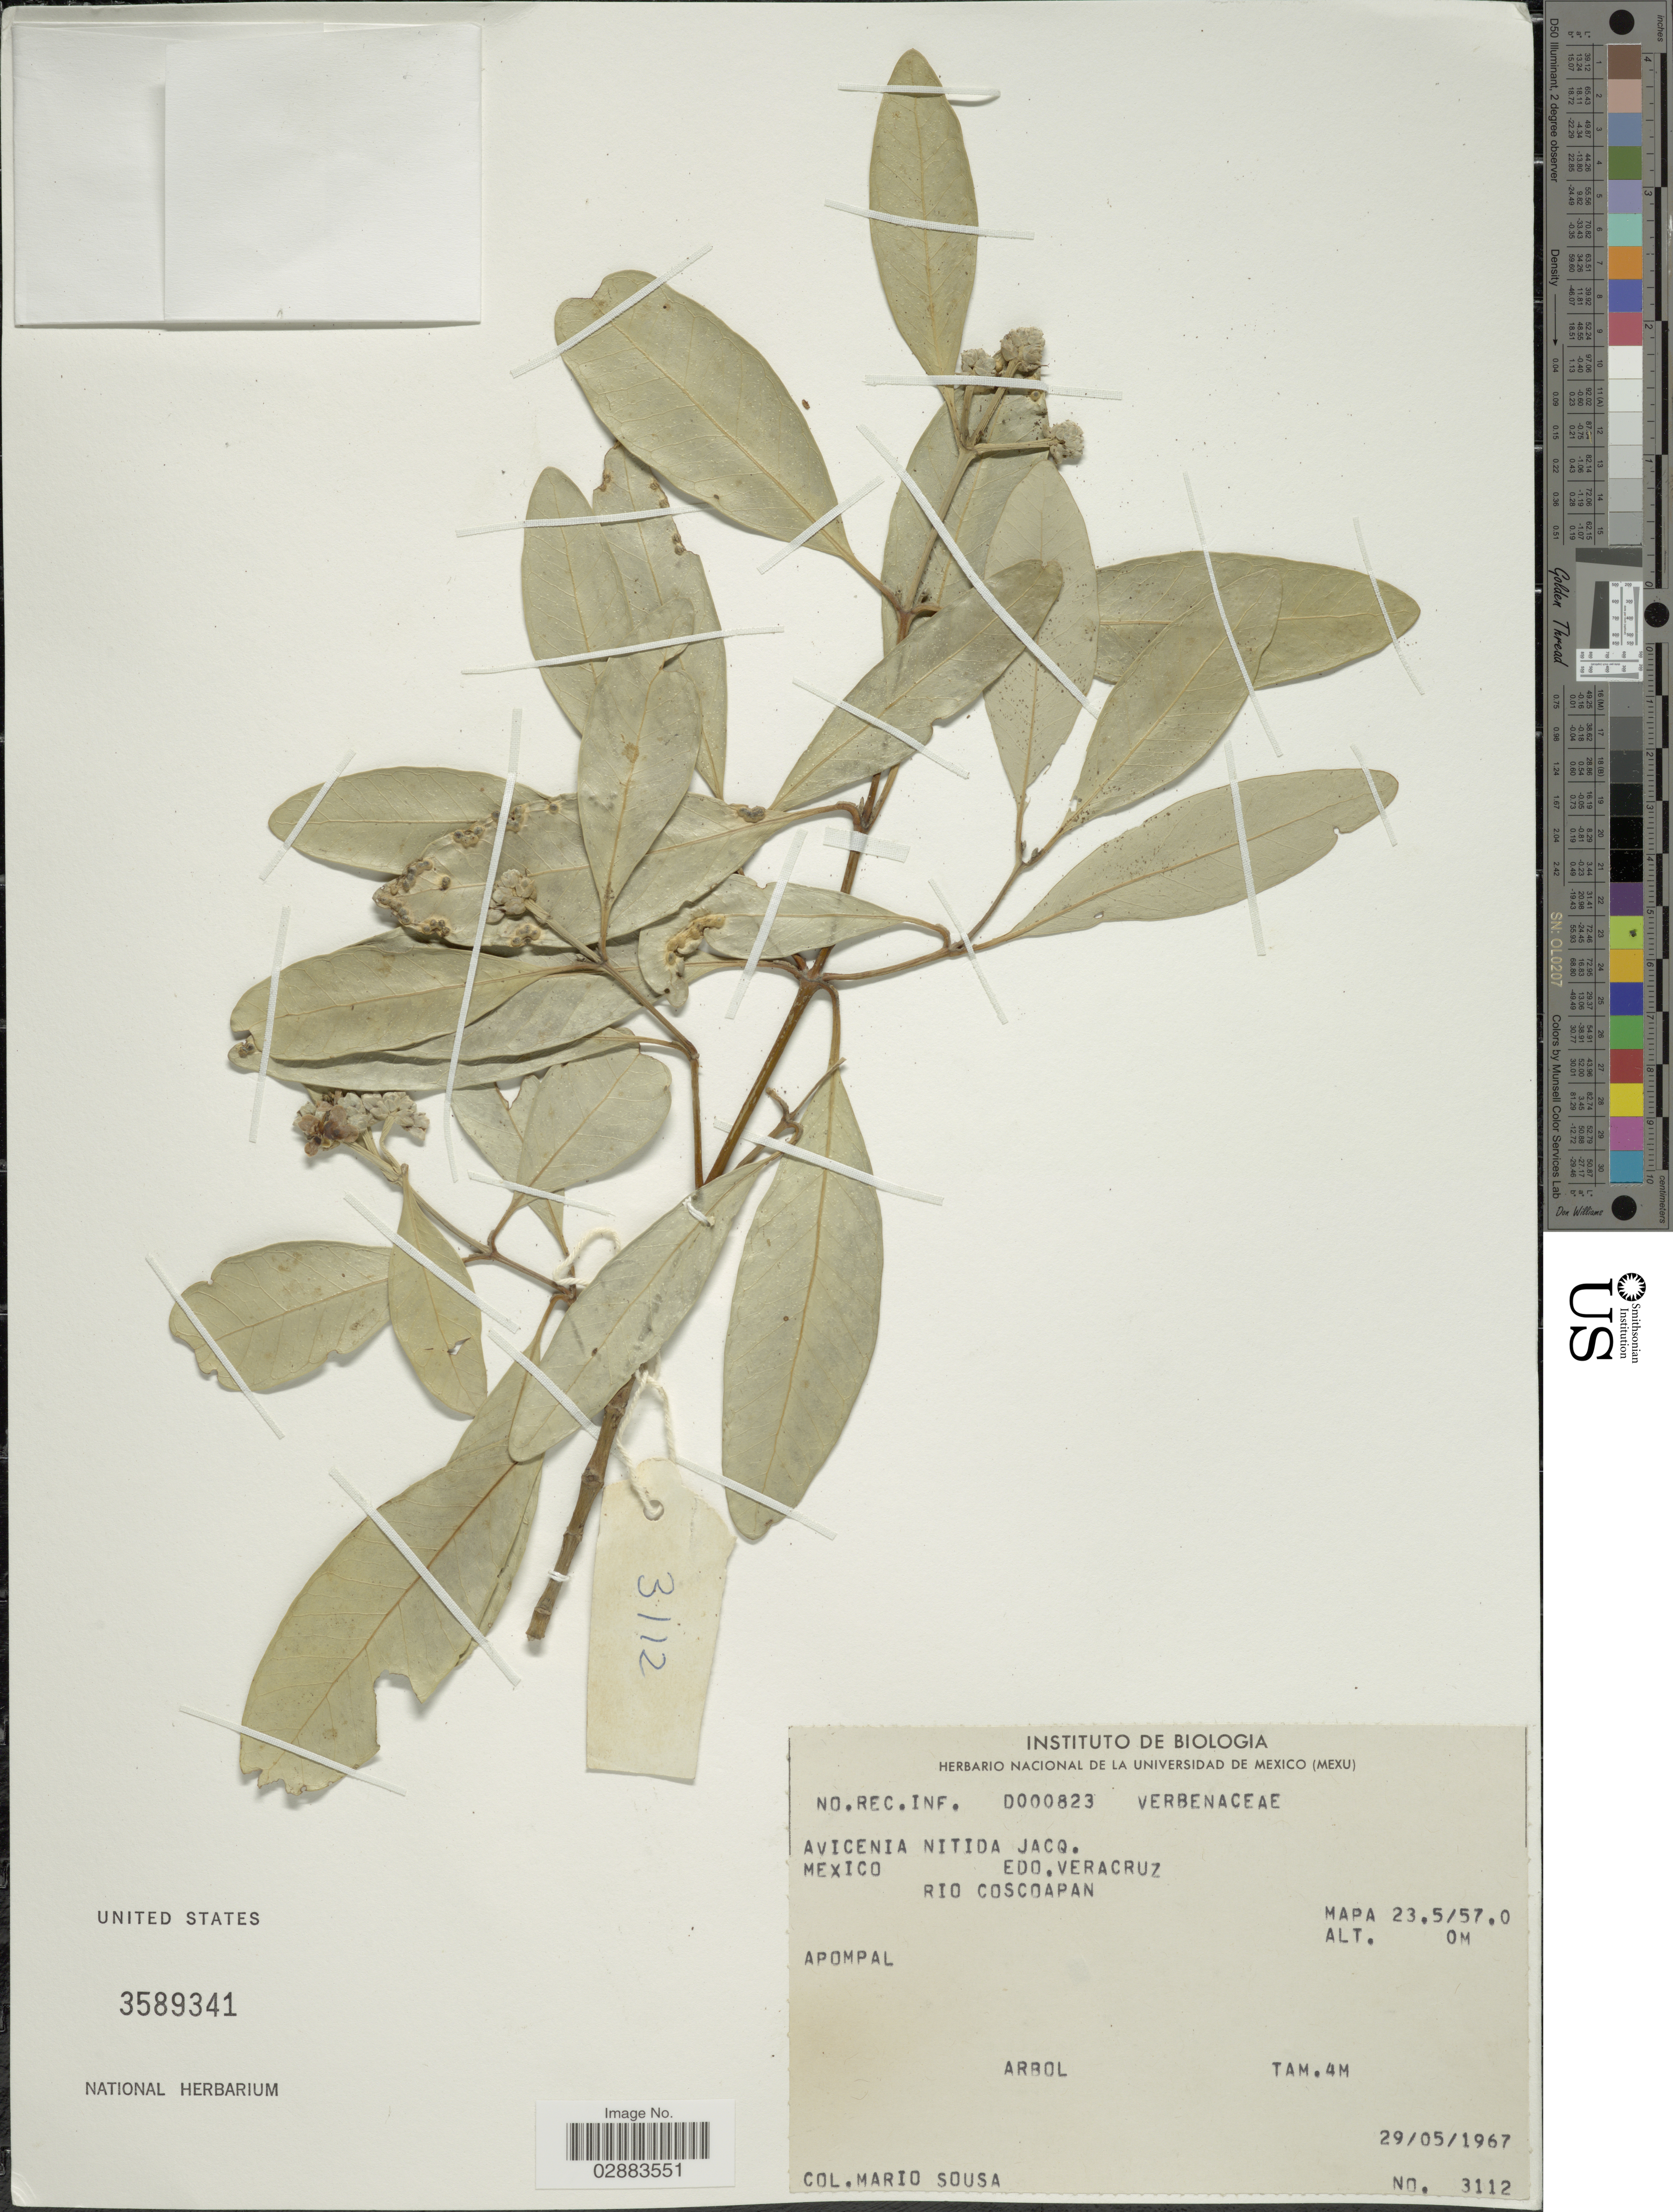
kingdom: Plantae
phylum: Tracheophyta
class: Magnoliopsida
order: Lamiales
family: Acanthaceae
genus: Avicennia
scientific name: Avicennia germinans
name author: (L.) L.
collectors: M. Sousa S.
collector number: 3112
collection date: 1967-05-29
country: Mexico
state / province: Veracruz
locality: Edo. Vera Cruz. Rio Coscoapan. Mapa 23.5/57.0.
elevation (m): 0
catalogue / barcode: US 3589341